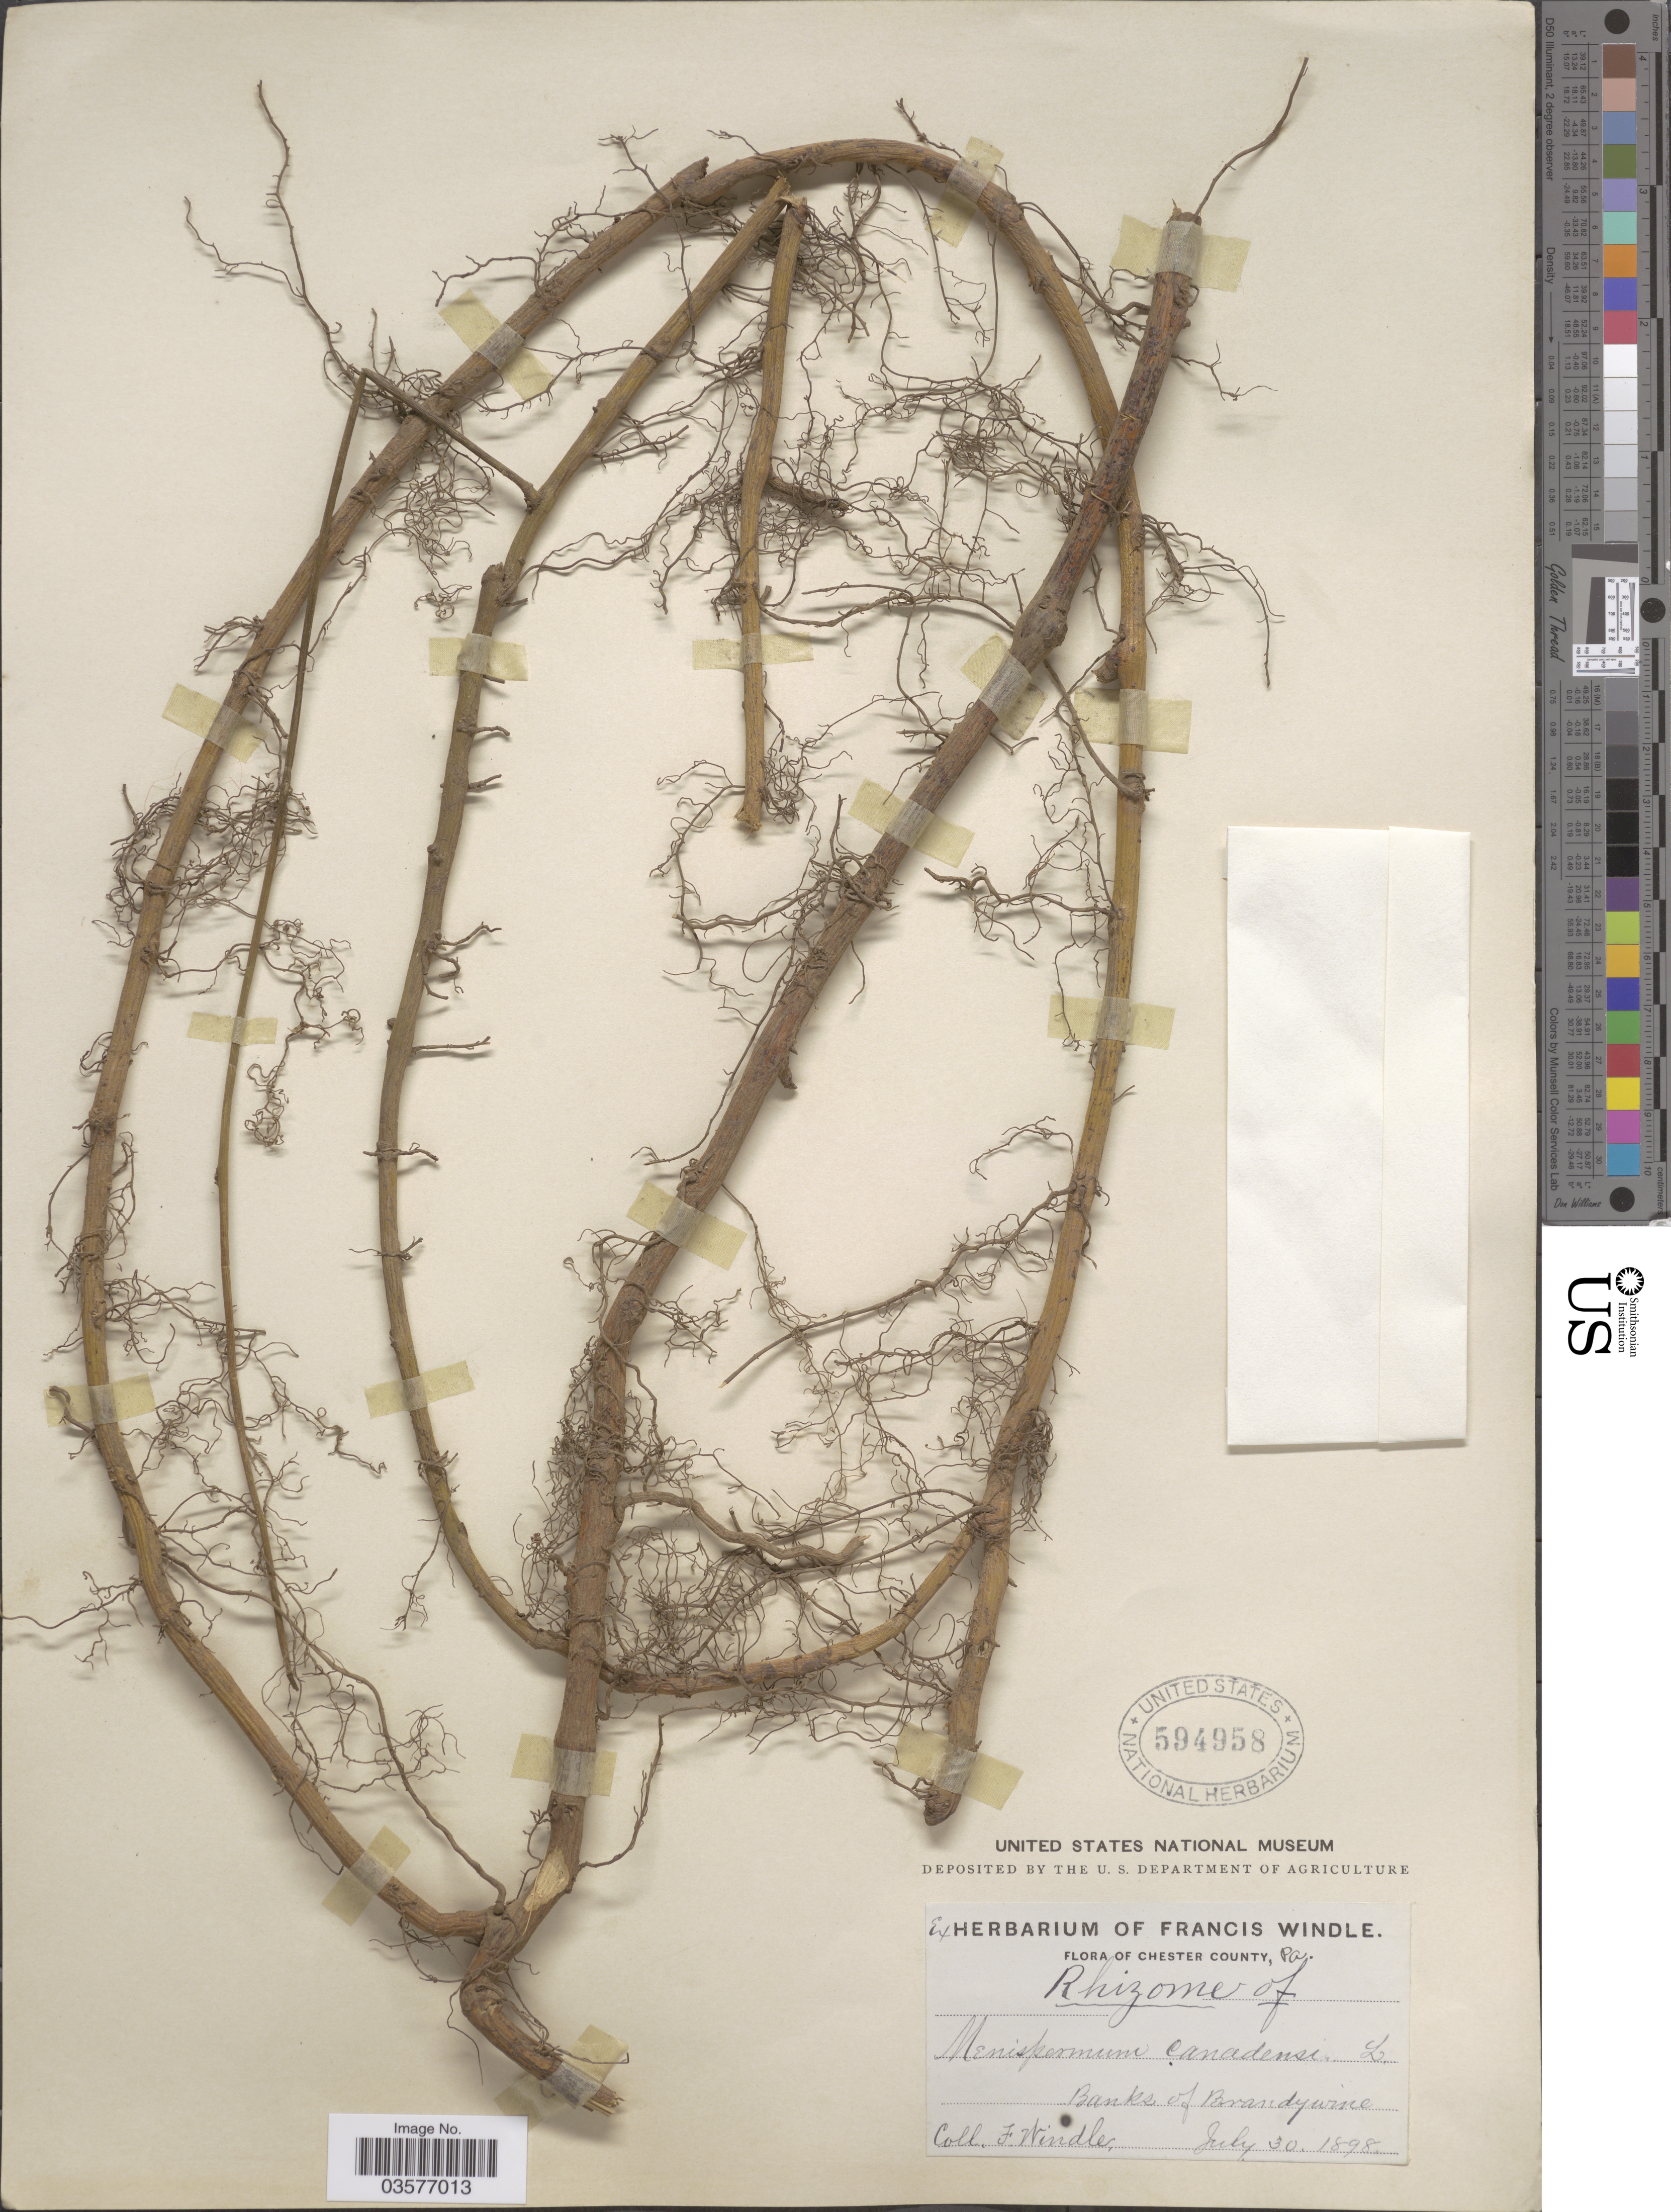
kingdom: Plantae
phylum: Tracheophyta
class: Magnoliopsida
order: Ranunculales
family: Menispermaceae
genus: Menispermum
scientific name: Menispermum canadense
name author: L.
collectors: F. Windle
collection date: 1898-07-30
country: United States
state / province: Pennsylvania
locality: Chester County. Banks of the Brandywine.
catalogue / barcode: US 594958